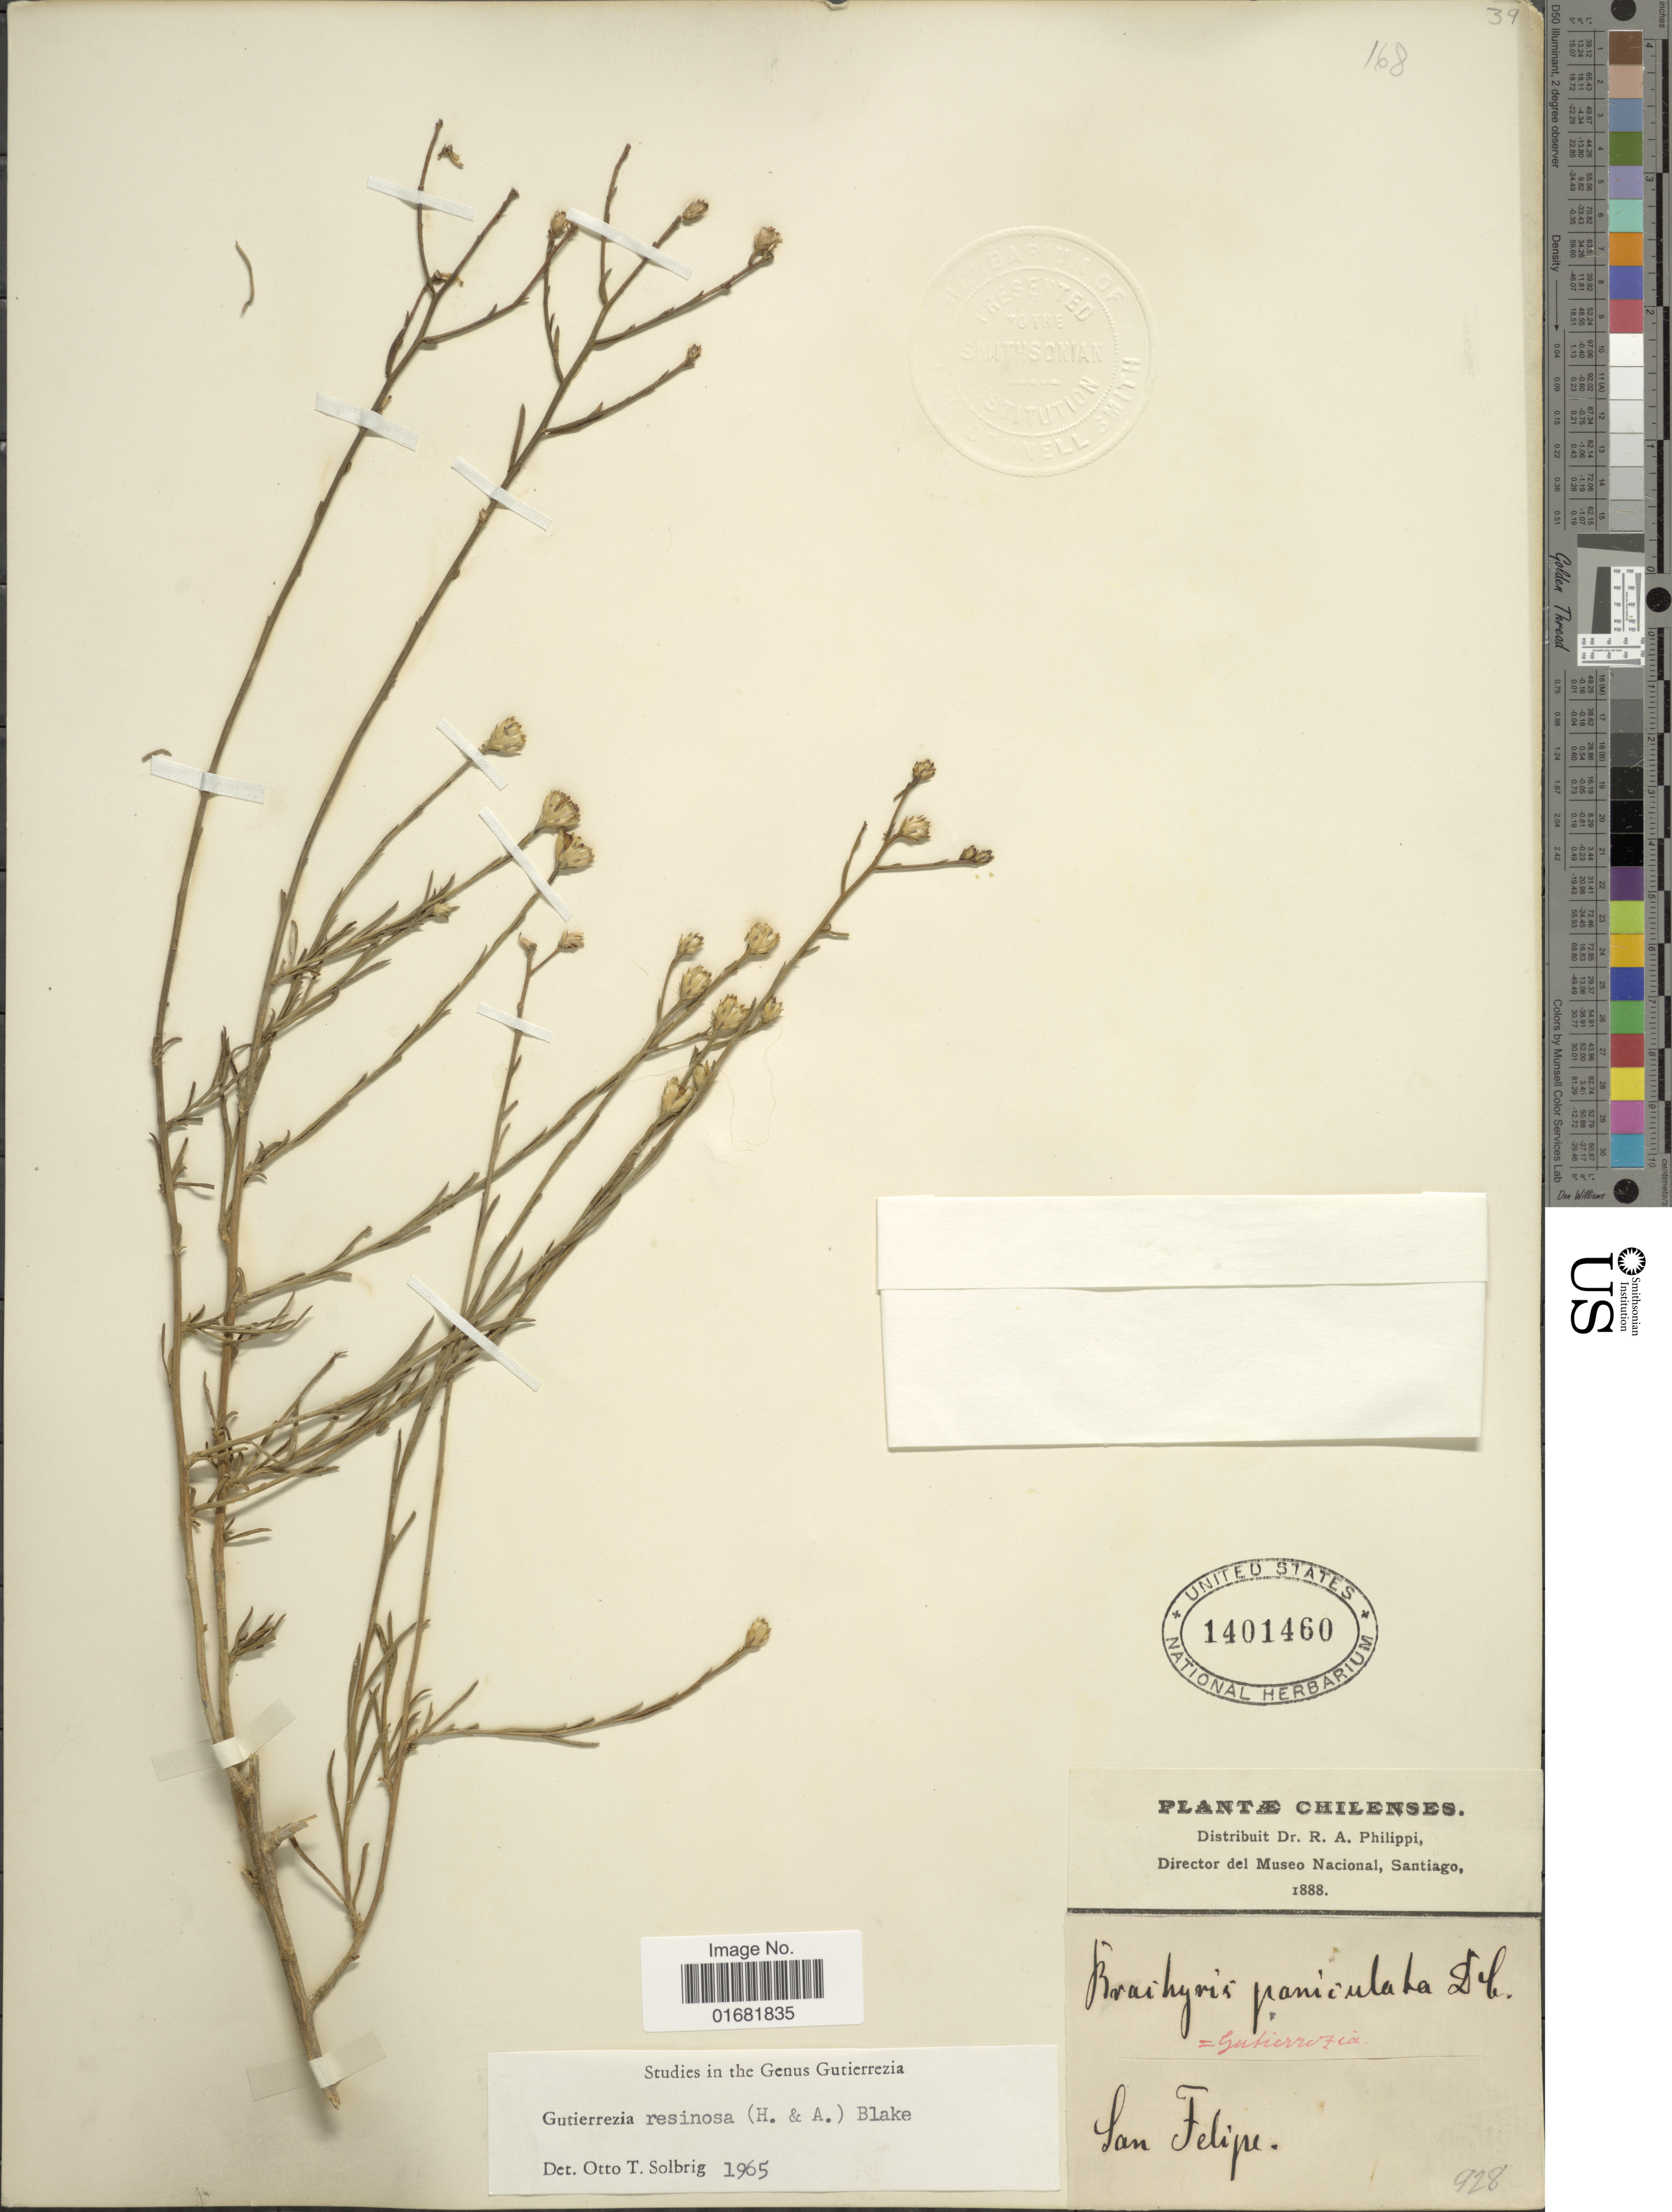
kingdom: Plantae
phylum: Tracheophyta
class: Magnoliopsida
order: Asterales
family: Asteraceae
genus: Gutierrezia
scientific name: Gutierrezia resinosa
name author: (Hook. & Arn.) S.F. Blake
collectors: R. A. Philippi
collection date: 1888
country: Chile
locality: San Felipe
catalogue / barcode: US 1401460